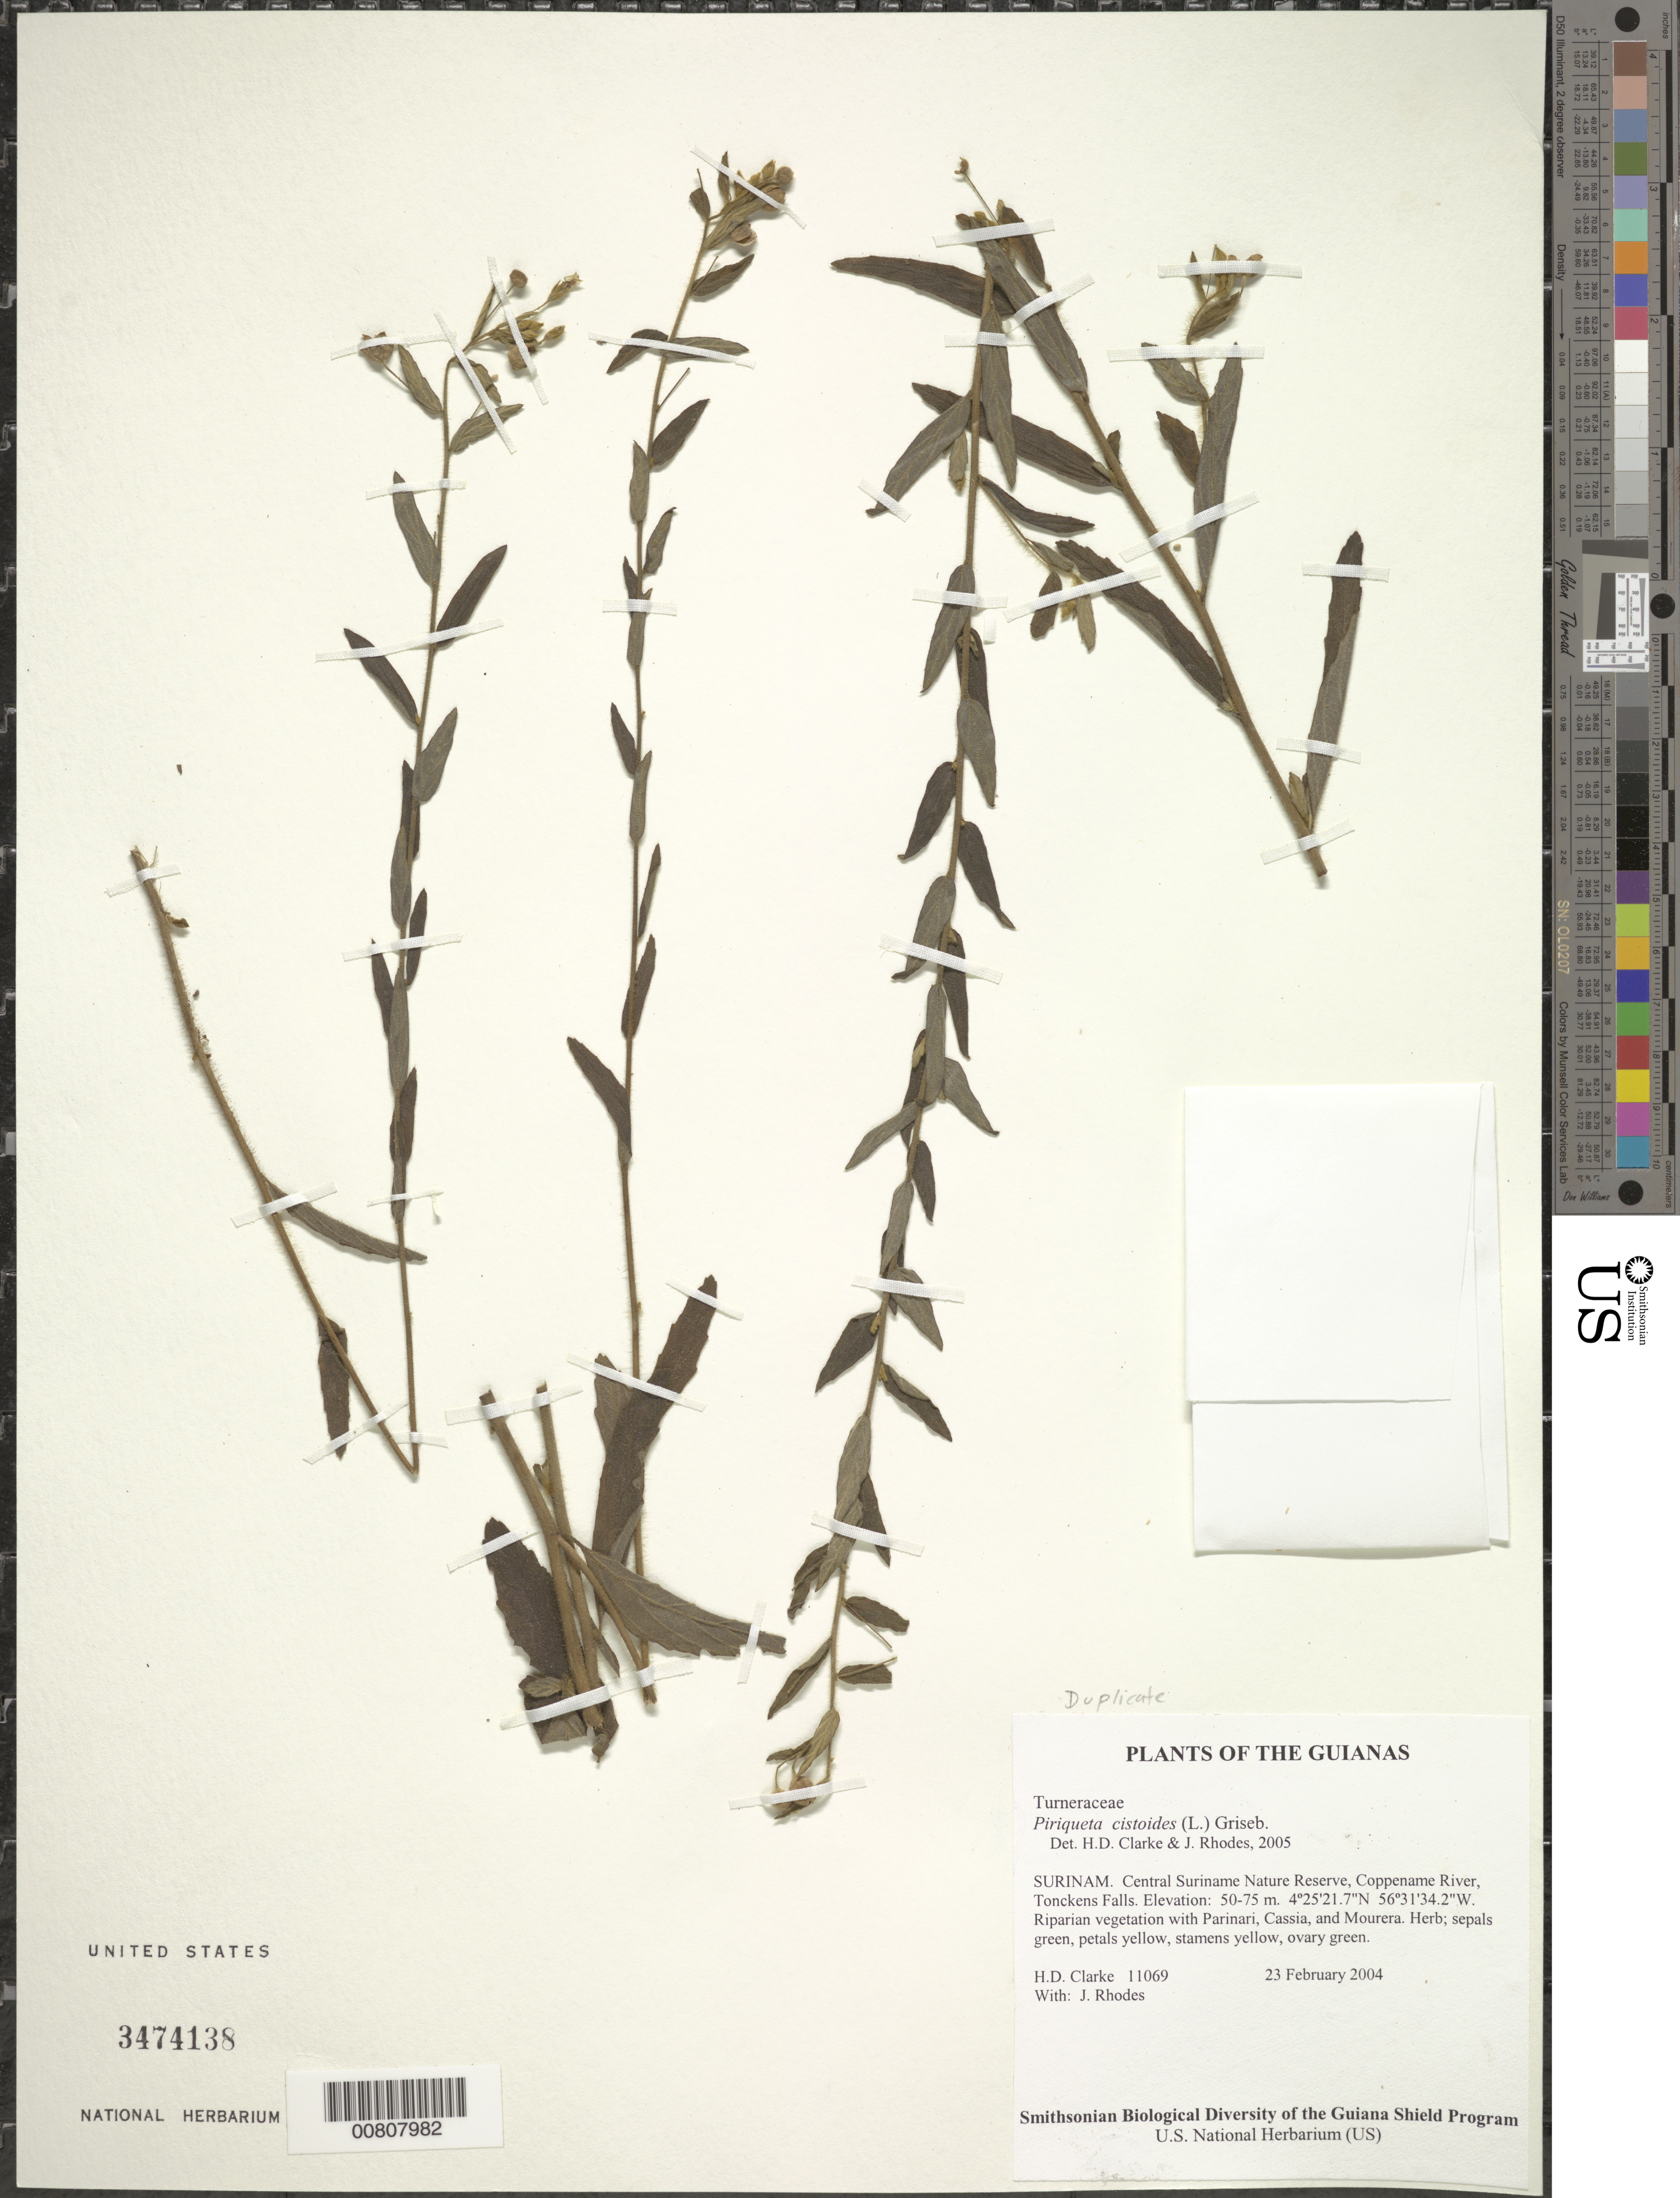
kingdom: Plantae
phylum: Tracheophyta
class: Magnoliopsida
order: Malpighiales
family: Turneraceae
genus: Piriqueta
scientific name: Piriqueta cistoides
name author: (L.) Griseb.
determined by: Clarke, H. D.; Rhodes, J.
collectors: H. D. Clarke & J. Rhodes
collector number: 11069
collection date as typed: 23 February 2004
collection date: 2004-02-23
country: Suriname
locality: Central Suriname Nature Reserve, Coppename River, Tonckens Falls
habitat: Riparian vegetation with Parinari, Cassia, and Mourera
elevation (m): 50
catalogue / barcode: US 3474138